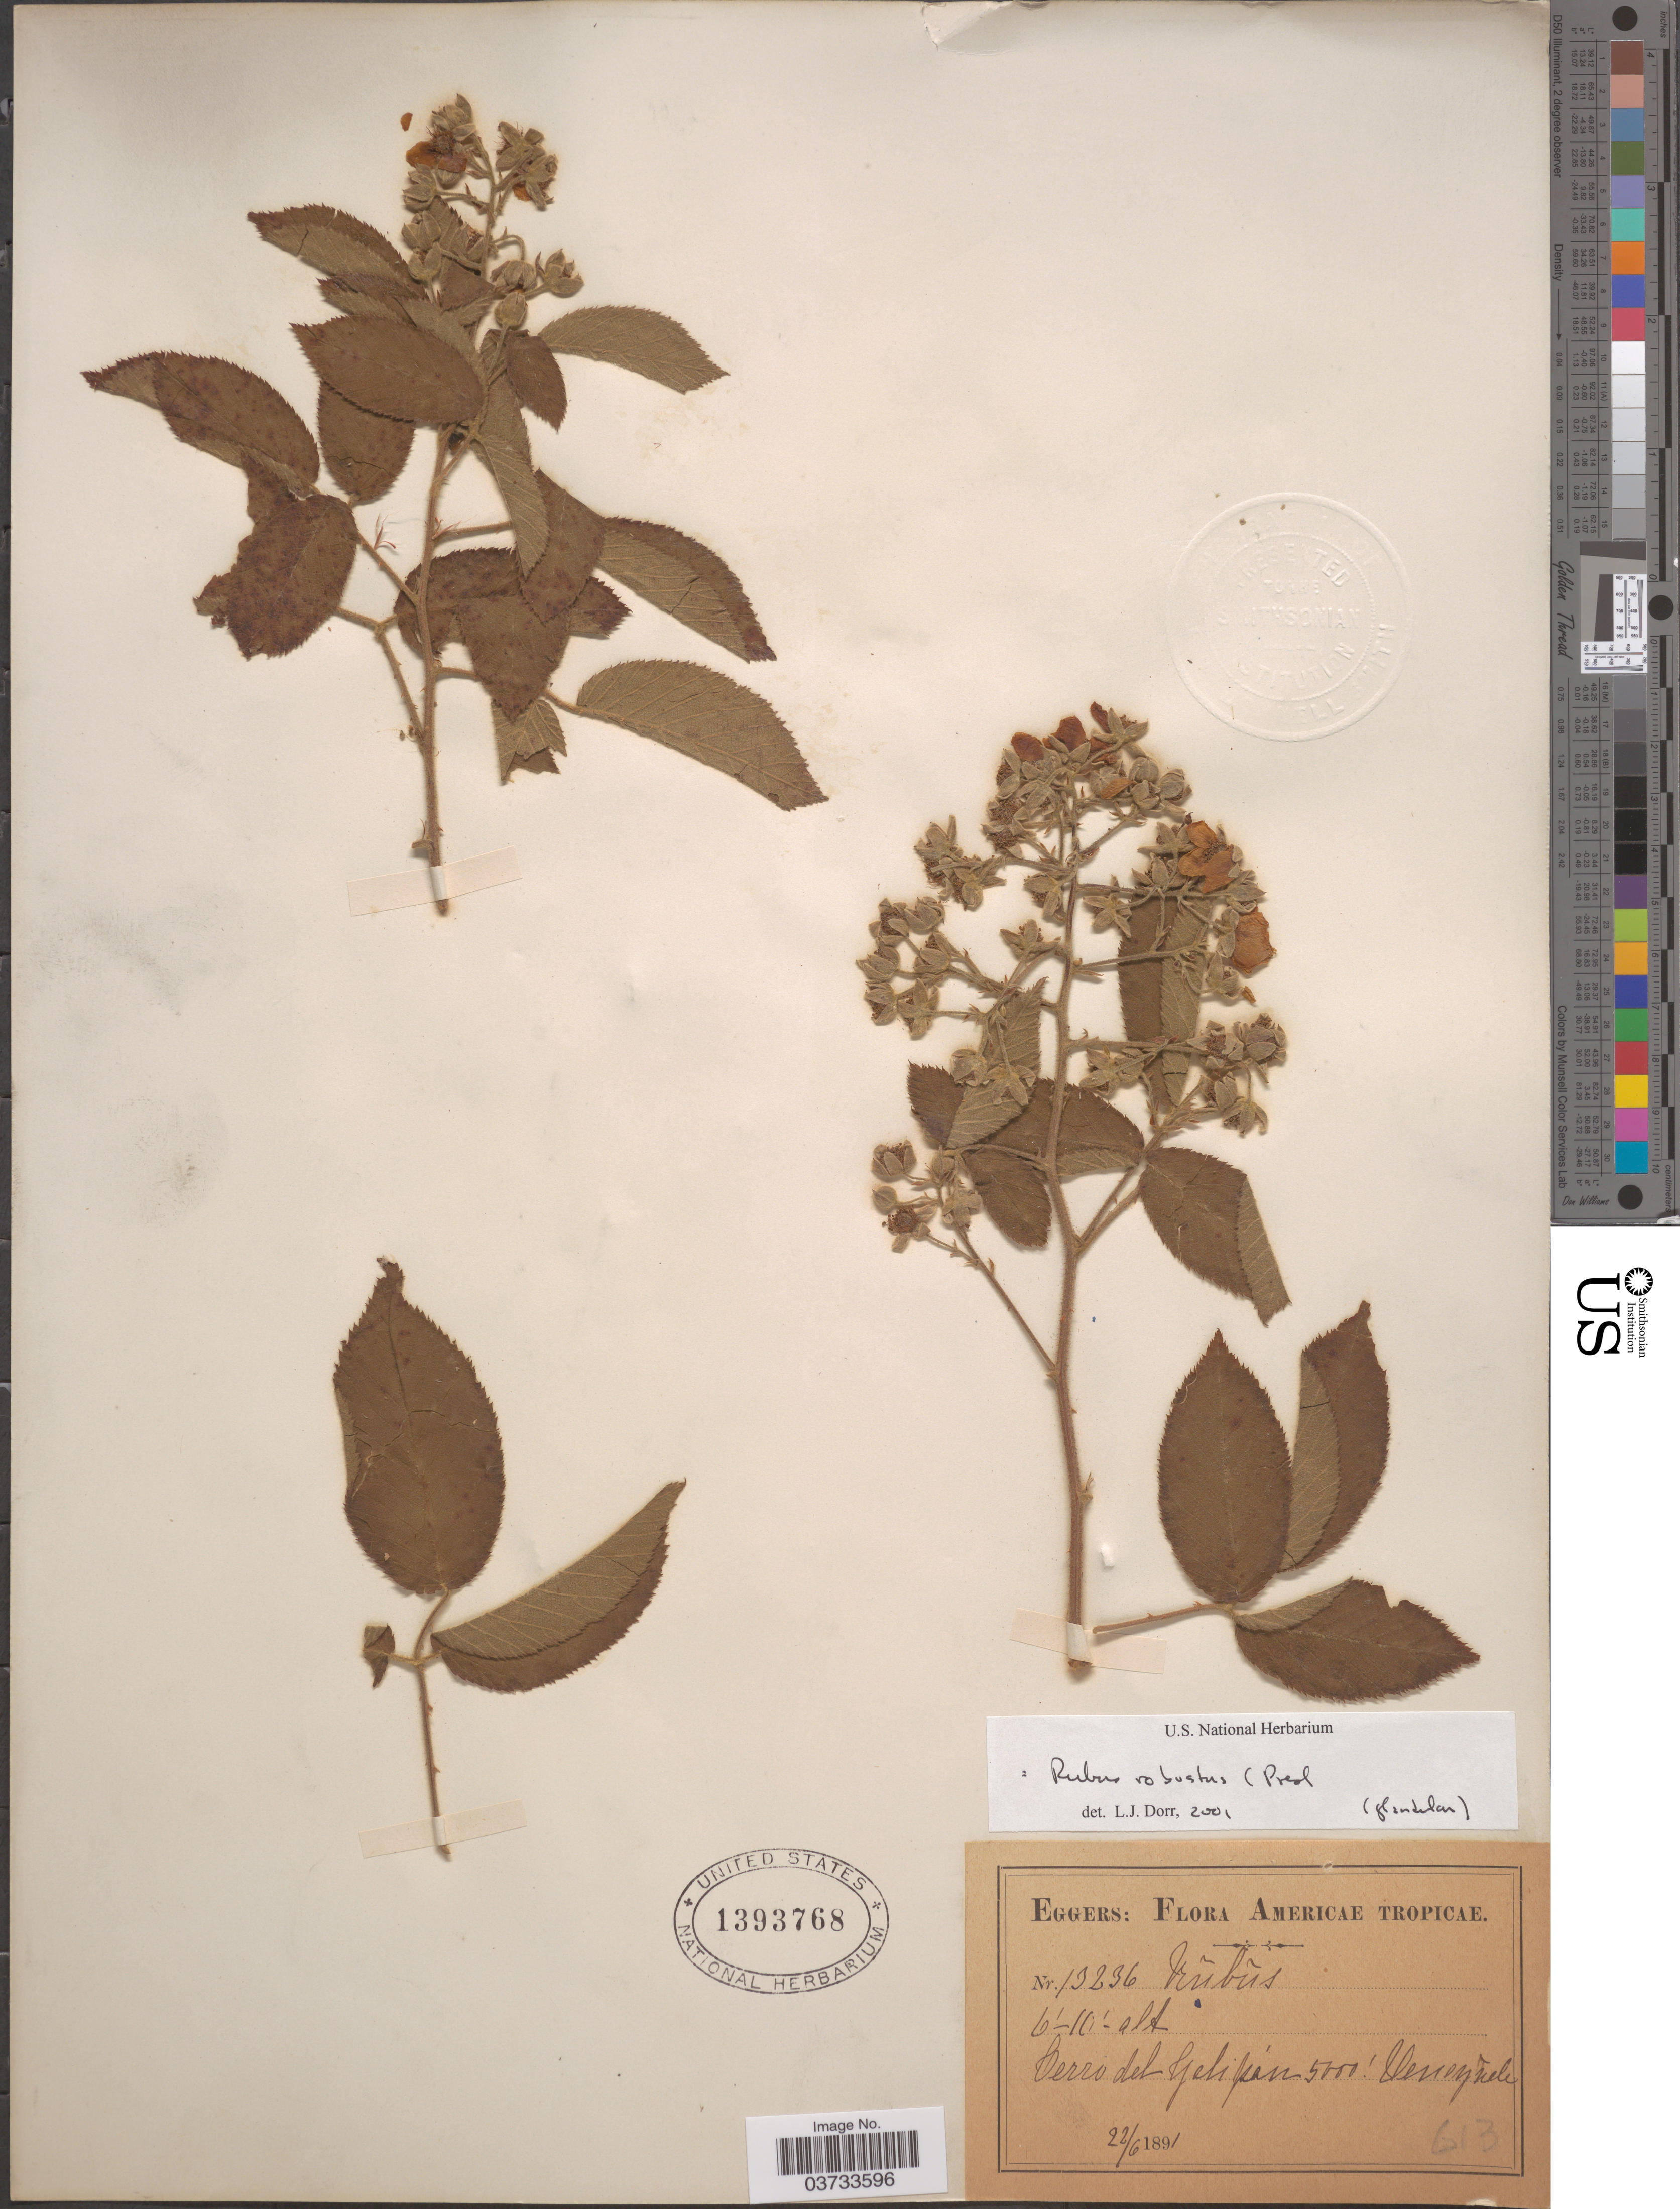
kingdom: Plantae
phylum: Tracheophyta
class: Magnoliopsida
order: Rosales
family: Rosaceae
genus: Rubus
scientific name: Rubus robustus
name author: C. Presl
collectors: -. Eggers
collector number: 13236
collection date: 1891-06-22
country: Venezuela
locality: Americae Tropicae. Cerro del Gelipán.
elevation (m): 1524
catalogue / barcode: US 1393768